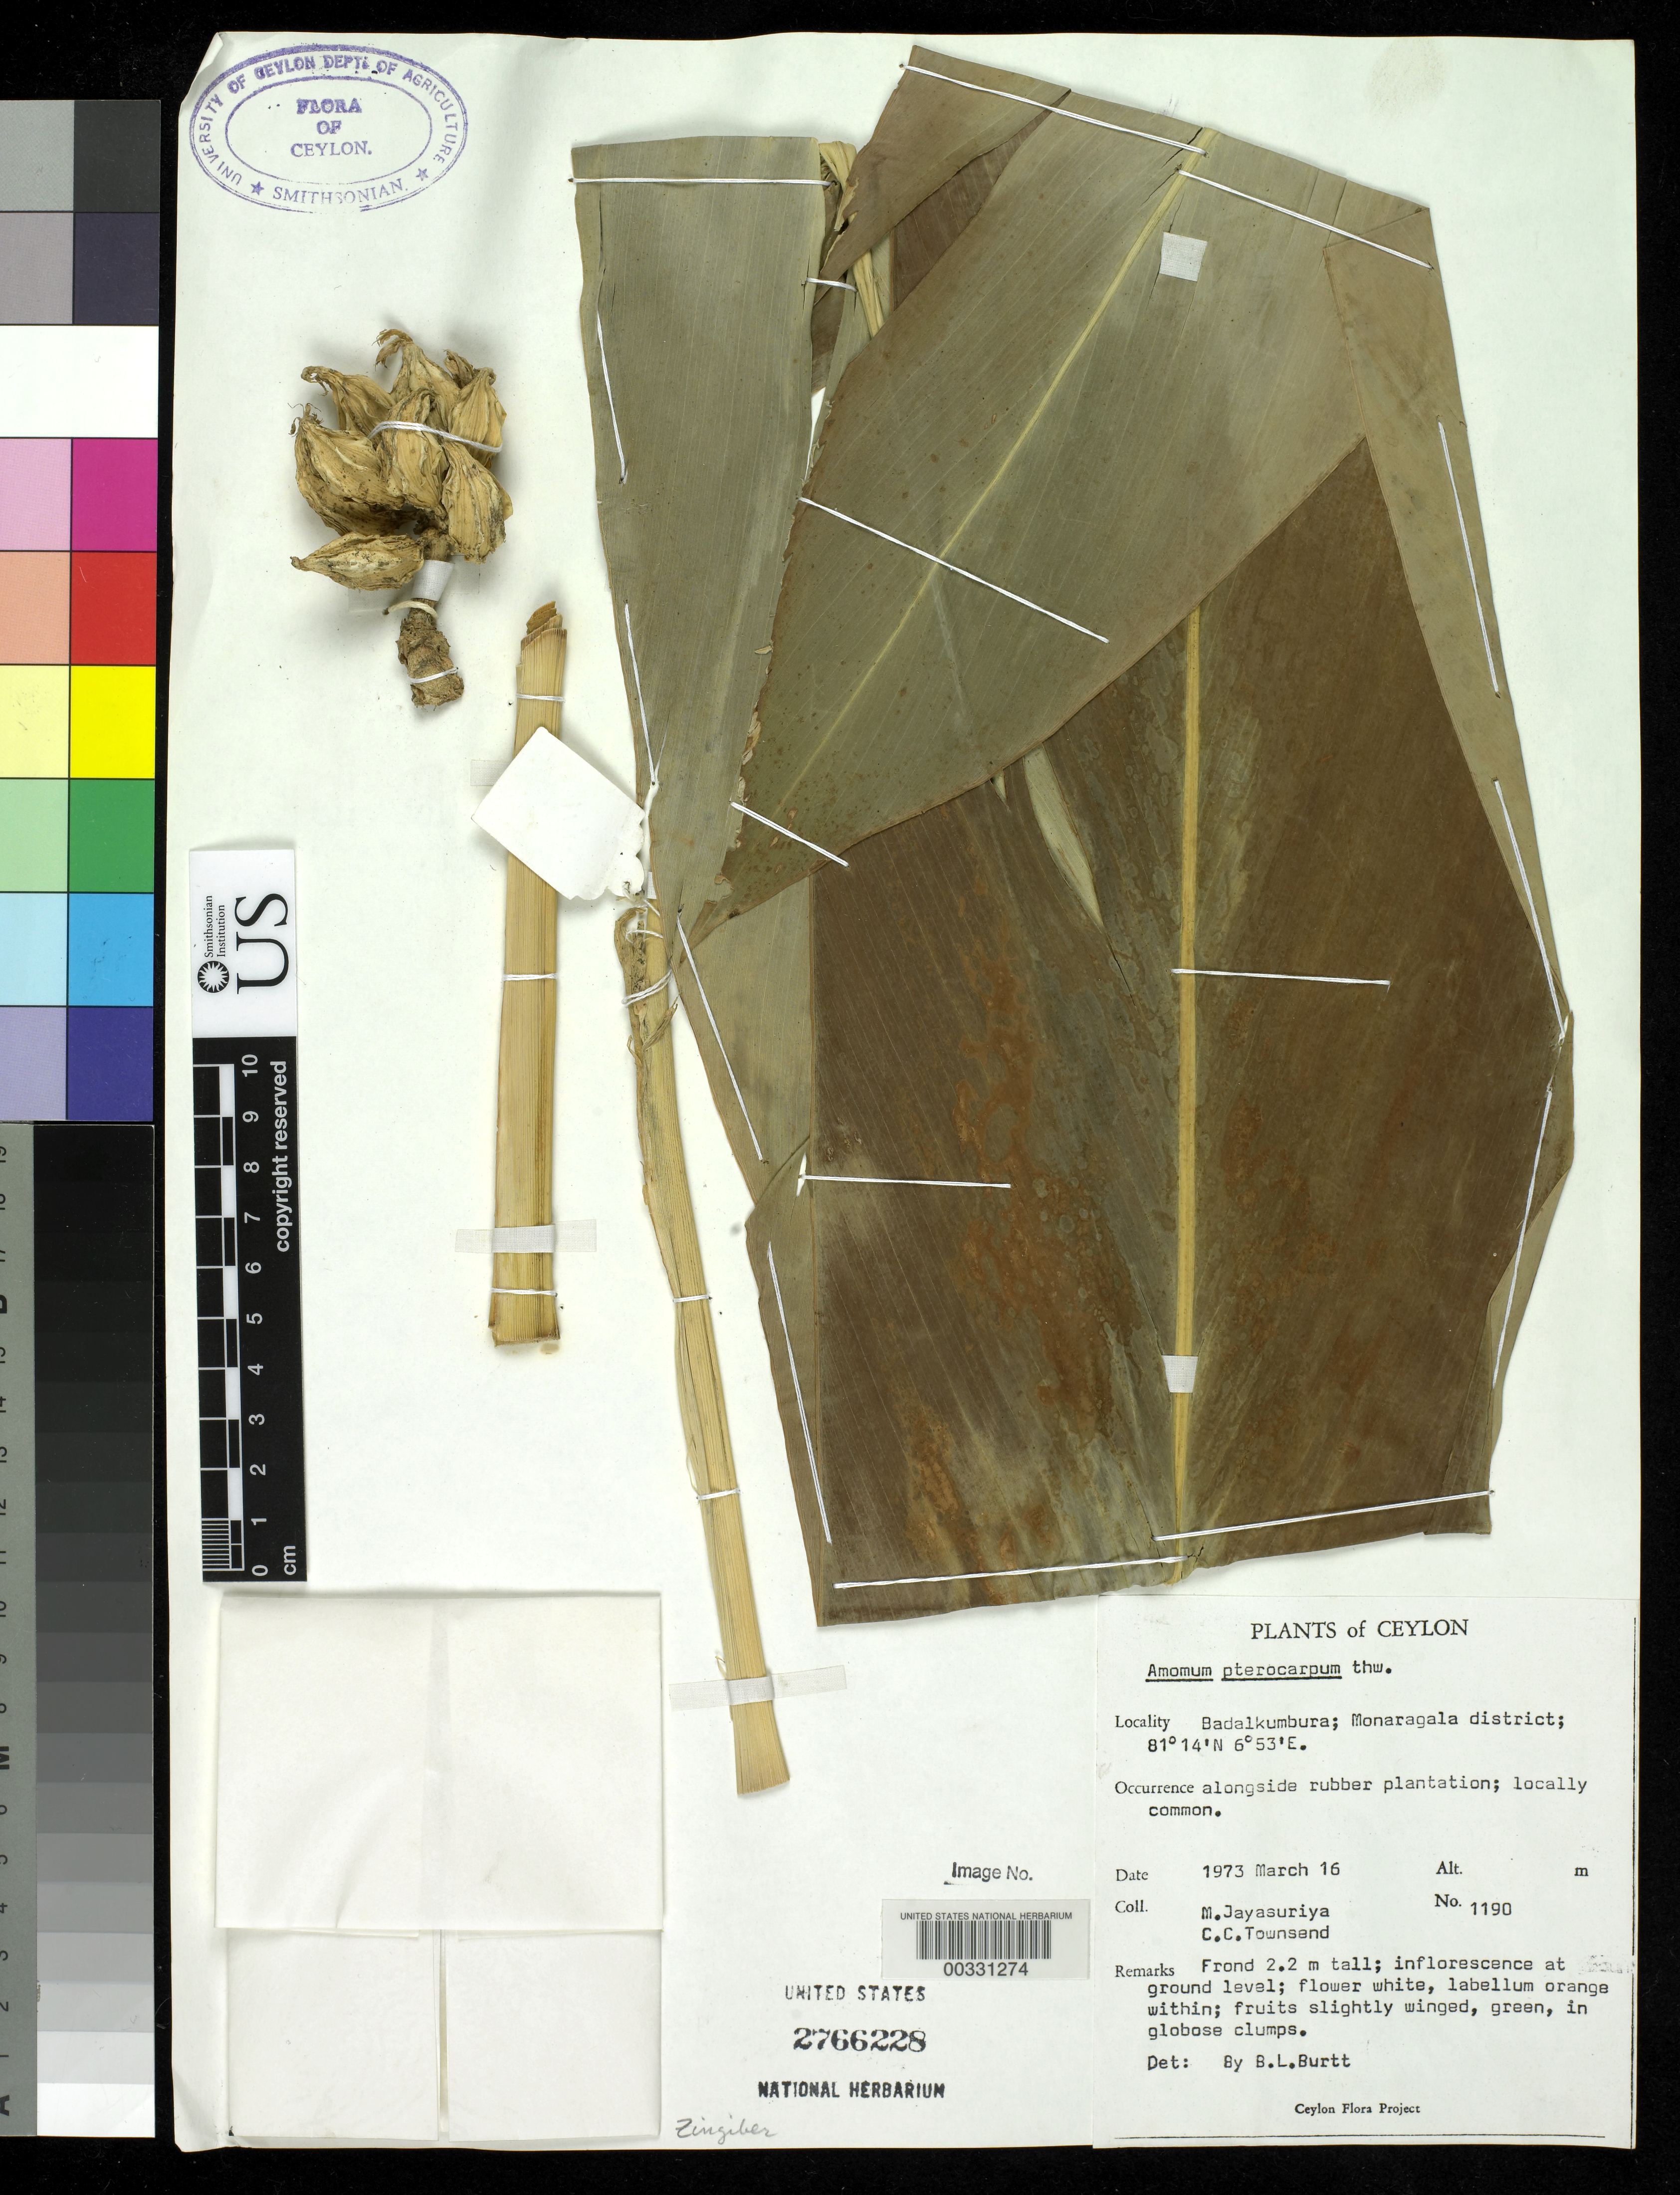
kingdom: Plantae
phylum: Tracheophyta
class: Liliopsida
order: Zingiberales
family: Zingiberaceae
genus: Amomum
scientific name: Amomum pterocarpum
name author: Thwaites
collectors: A. H. Jayasuriya & C. C. Townsend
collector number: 1190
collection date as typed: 16 Mar 1973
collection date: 1973-03-16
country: Sri Lanka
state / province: Uva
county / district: Monaragala Dist.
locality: Badalkumbura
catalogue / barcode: US 2766228